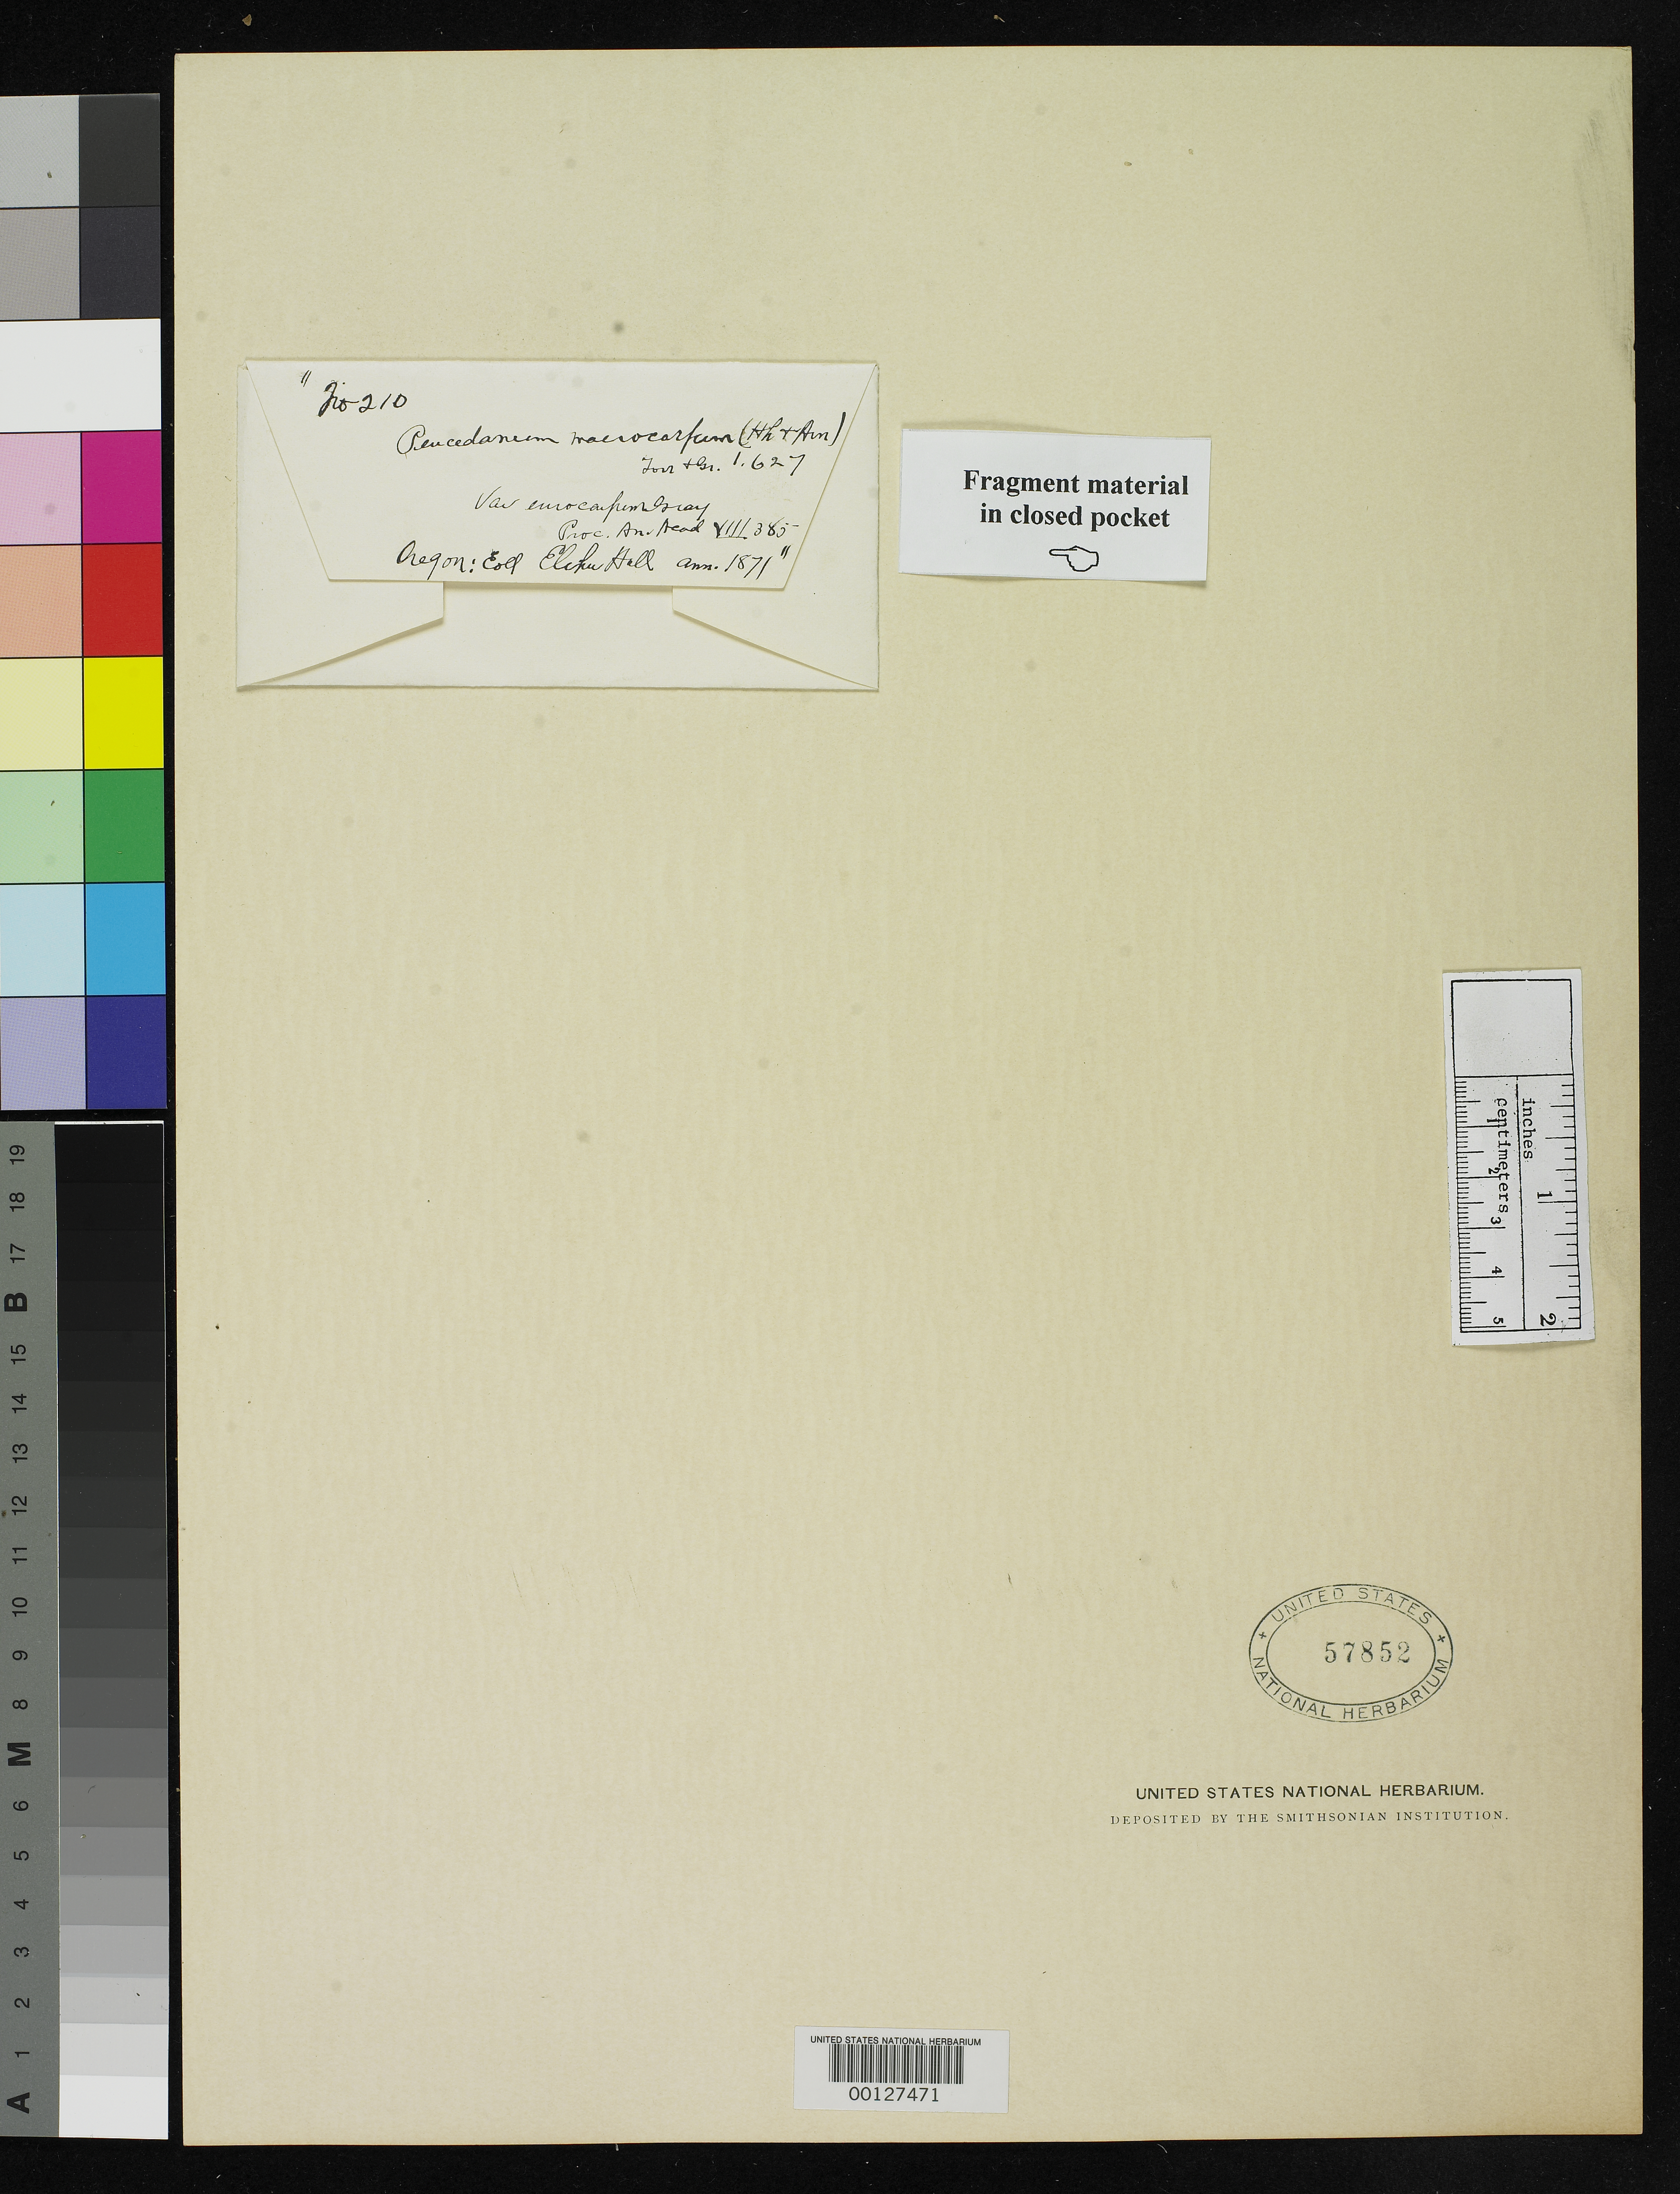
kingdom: Plantae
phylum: Tracheophyta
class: Magnoliopsida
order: Apiales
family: Apiaceae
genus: Peucedanum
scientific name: Peucedanum macrocarpum var. eurycarpum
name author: A. Gray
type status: Isotype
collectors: E. Hall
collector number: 210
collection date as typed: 1871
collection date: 1871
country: United States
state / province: Oregon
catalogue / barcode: US 57852